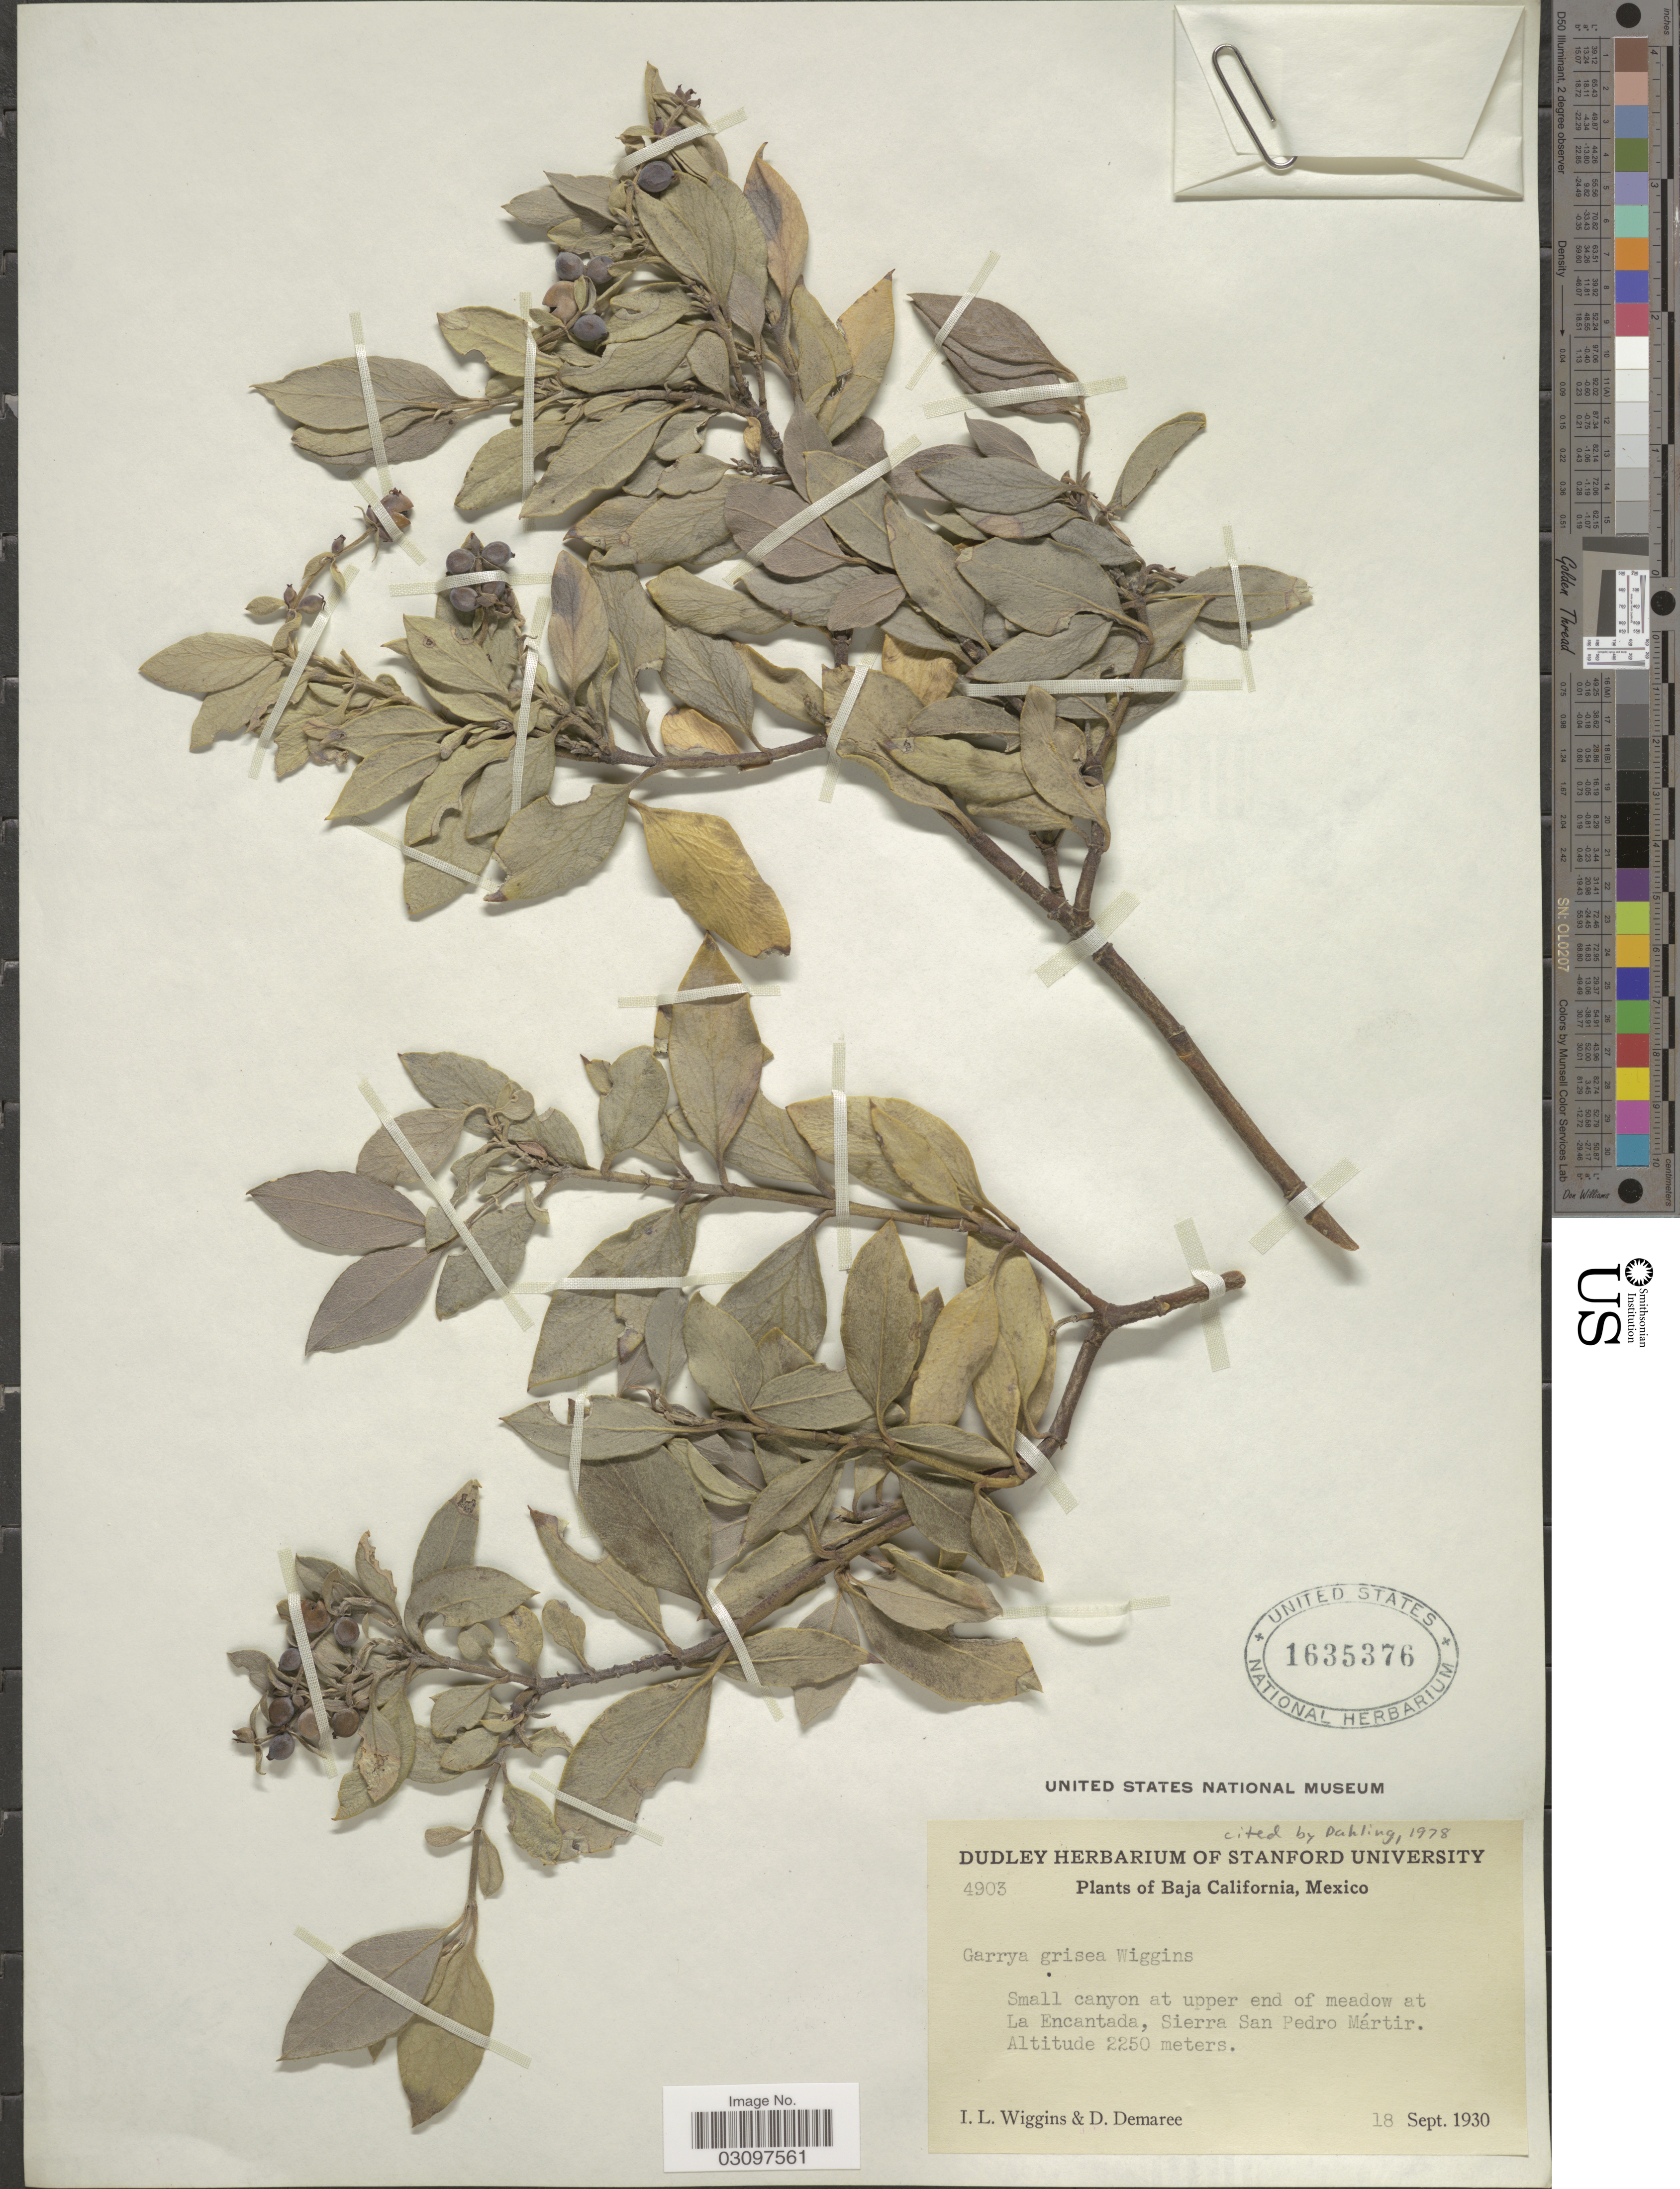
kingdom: Plantae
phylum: Tracheophyta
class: Magnoliopsida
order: Garryales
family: Garryaceae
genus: Garrya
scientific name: Garrya grisea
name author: Wiggins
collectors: I. L. Wiggins & D. Demaree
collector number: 4903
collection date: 1930-09-18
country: Mexico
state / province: Baja California Norte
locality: Small canyon at upper end of meadow at La Encantada, Sierra San Pedro Mártir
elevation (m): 2250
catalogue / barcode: US 1635376